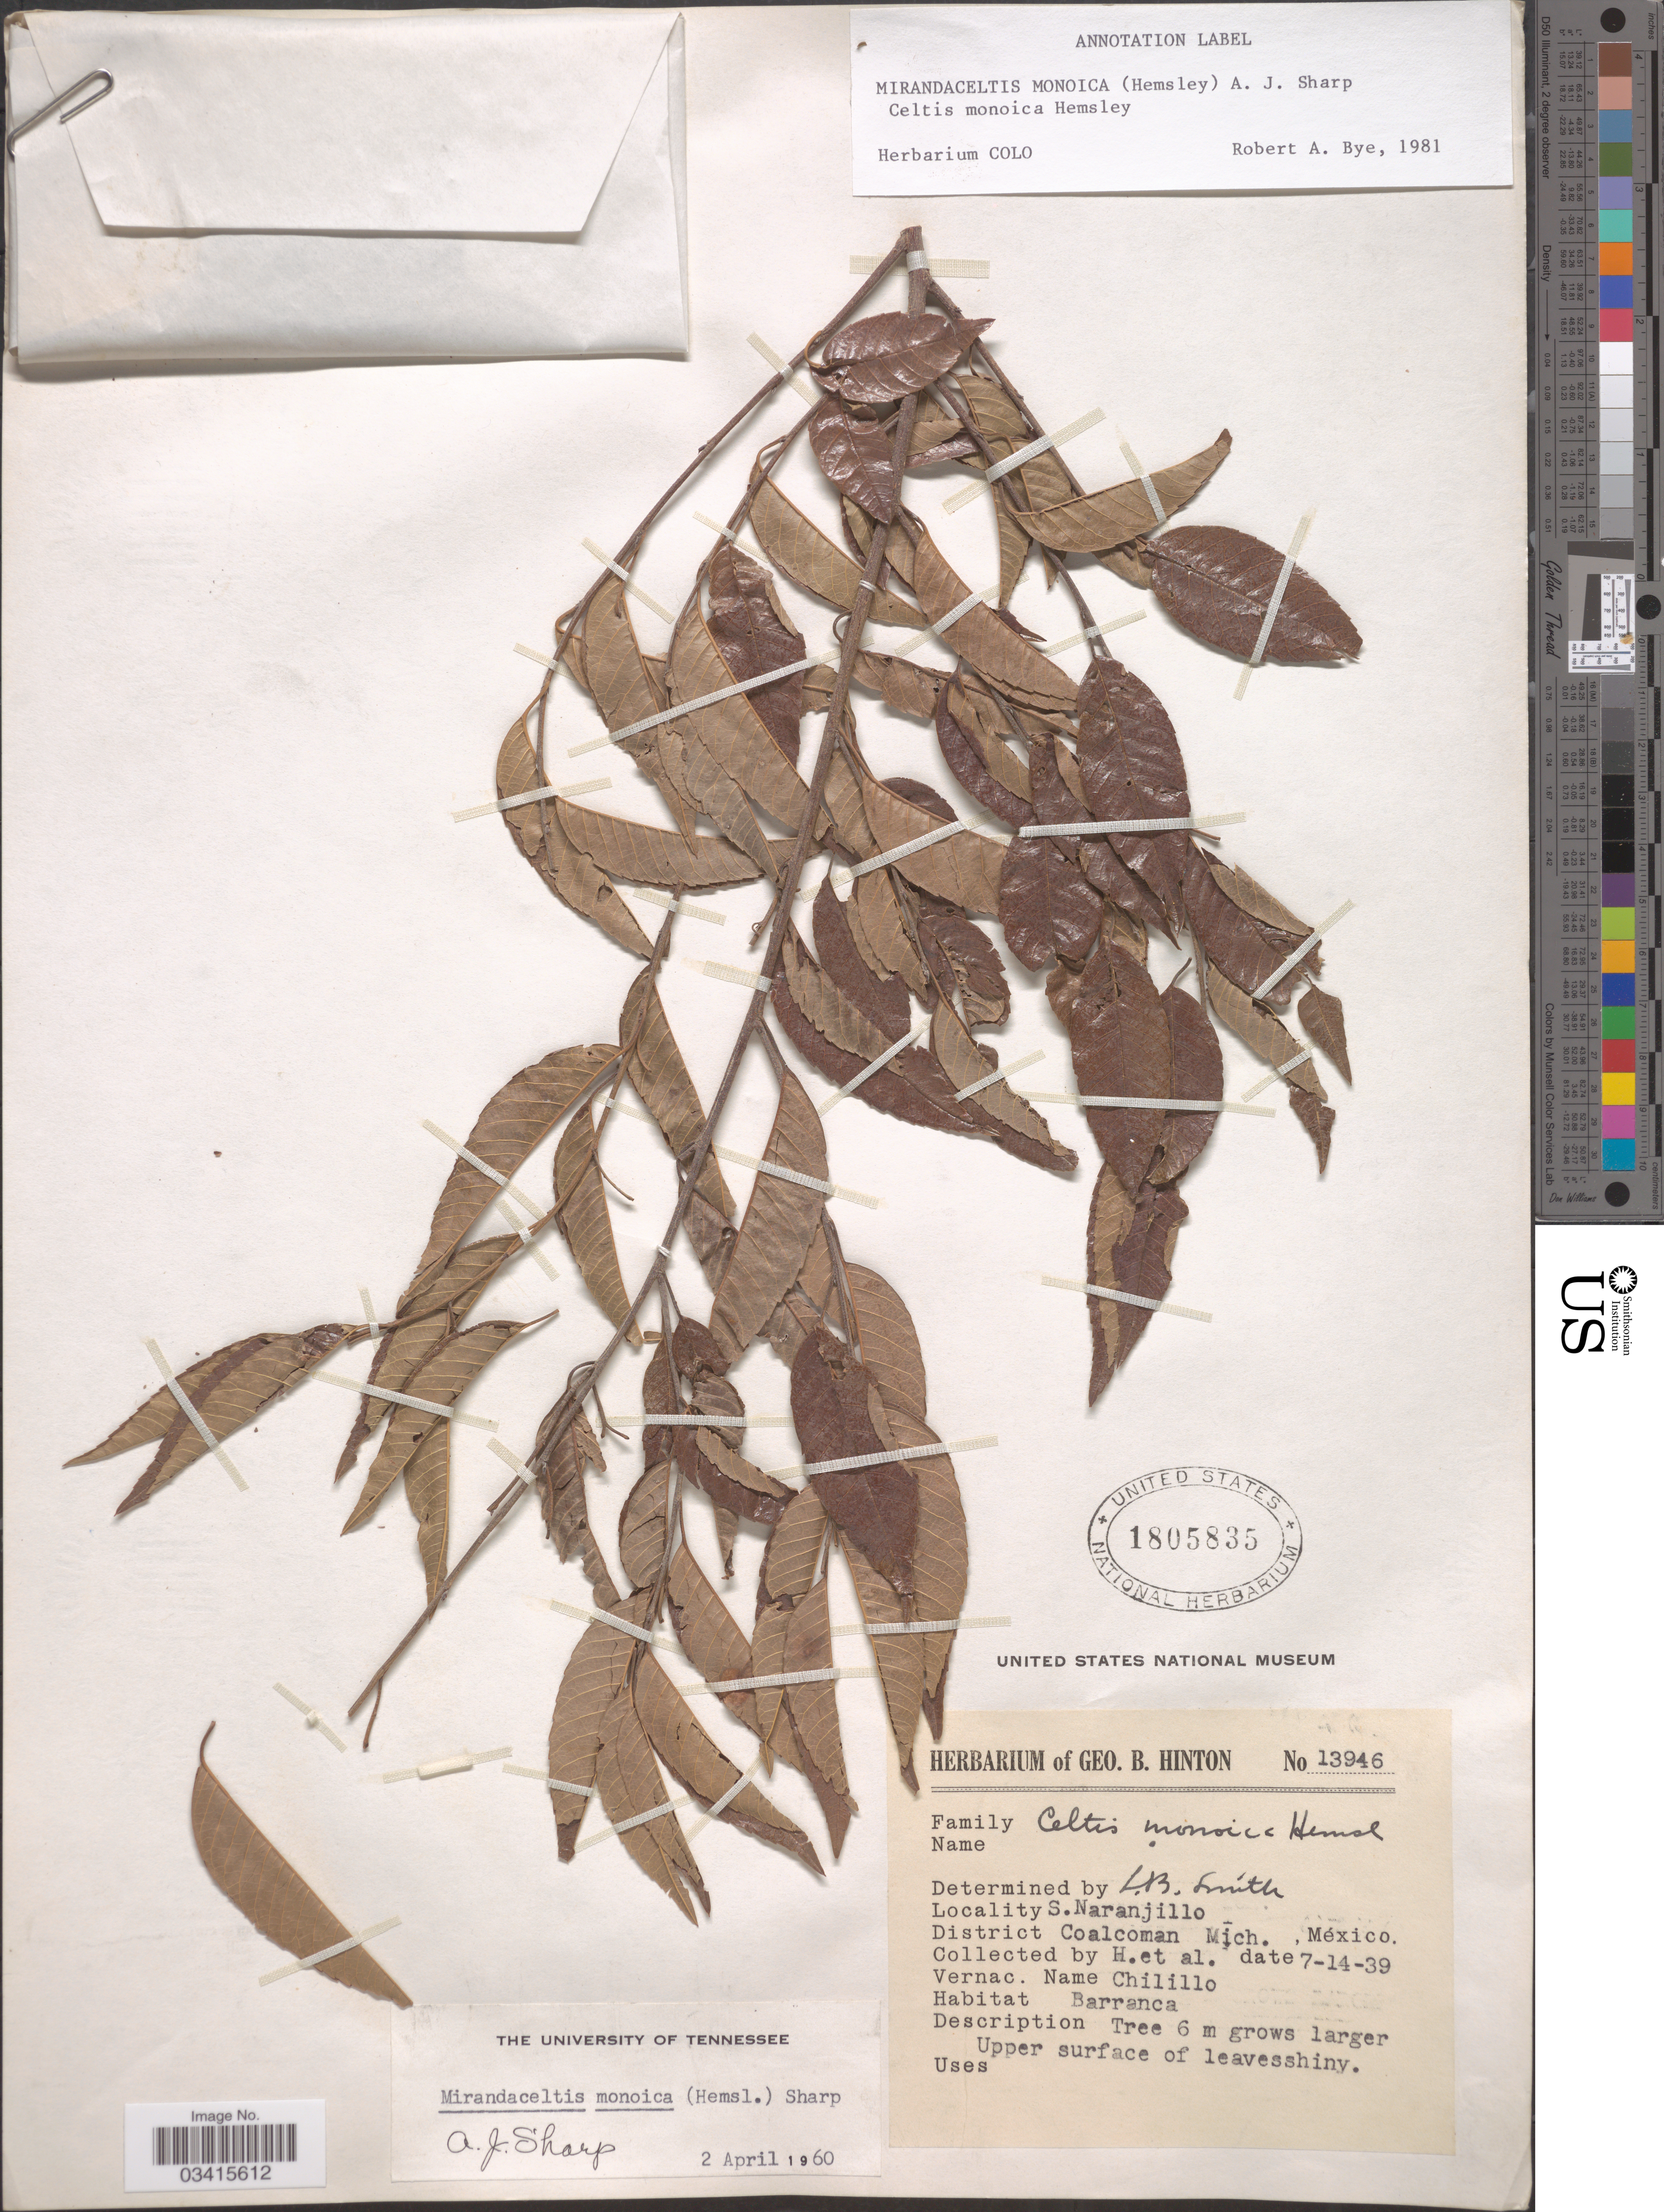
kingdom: Plantae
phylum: Tracheophyta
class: Magnoliopsida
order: Rosales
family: Cannabaceae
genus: Aphananthe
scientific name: Aphananthe monoica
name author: (Hemsl.) J.-F. Leroy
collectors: G. B. Hinton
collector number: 13946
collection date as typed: Transcribed d/m/y: 14/7/39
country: Mexico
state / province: Michoacán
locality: S. Naranjillo. District Coalcoman.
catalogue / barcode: US 1805835